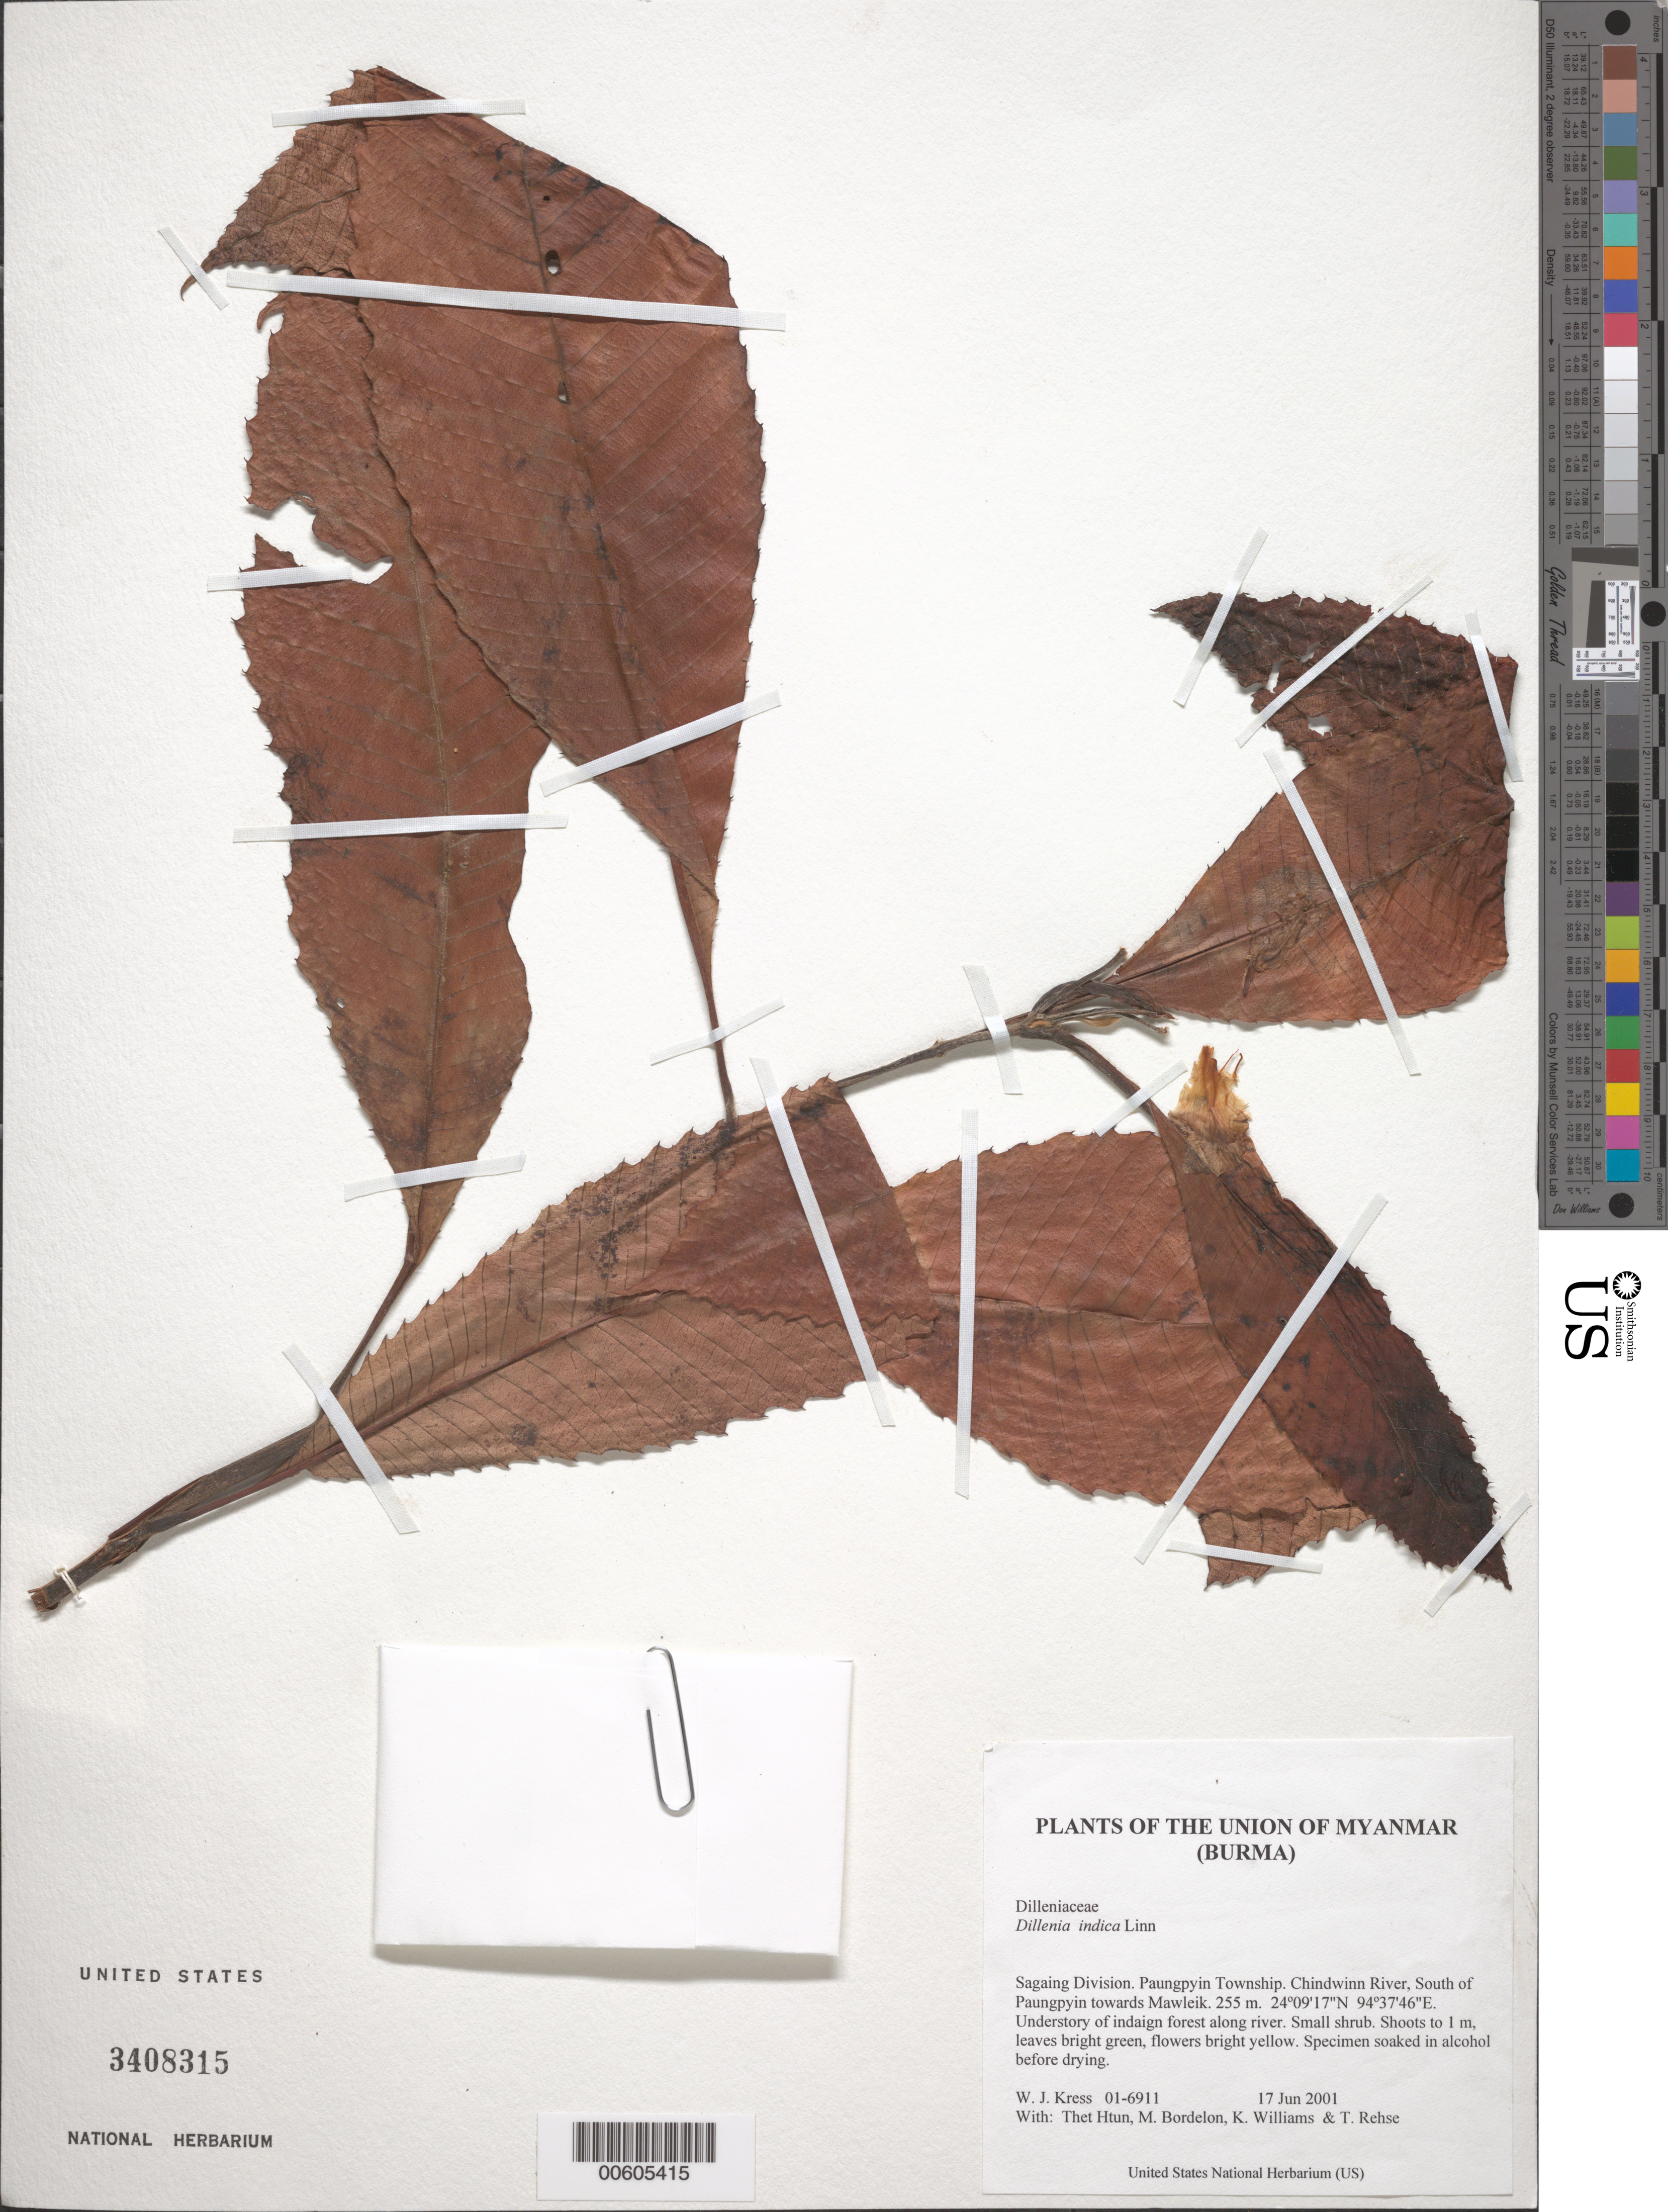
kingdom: Plantae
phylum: Tracheophyta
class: Magnoliopsida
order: Dilleniales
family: Dilleniaceae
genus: Dillenia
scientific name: Dillenia indica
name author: L.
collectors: W. J. Kress, Thet Htun, M. Bordelon, K. J. Williams & T. Rehse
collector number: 01-6911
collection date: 2001-06-17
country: Myanmar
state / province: Sagaing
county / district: Paungpyin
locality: Chindwinn River, South of Paungpyin towards Mawleik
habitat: Understory of indaign forest along river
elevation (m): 255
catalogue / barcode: US 3408315